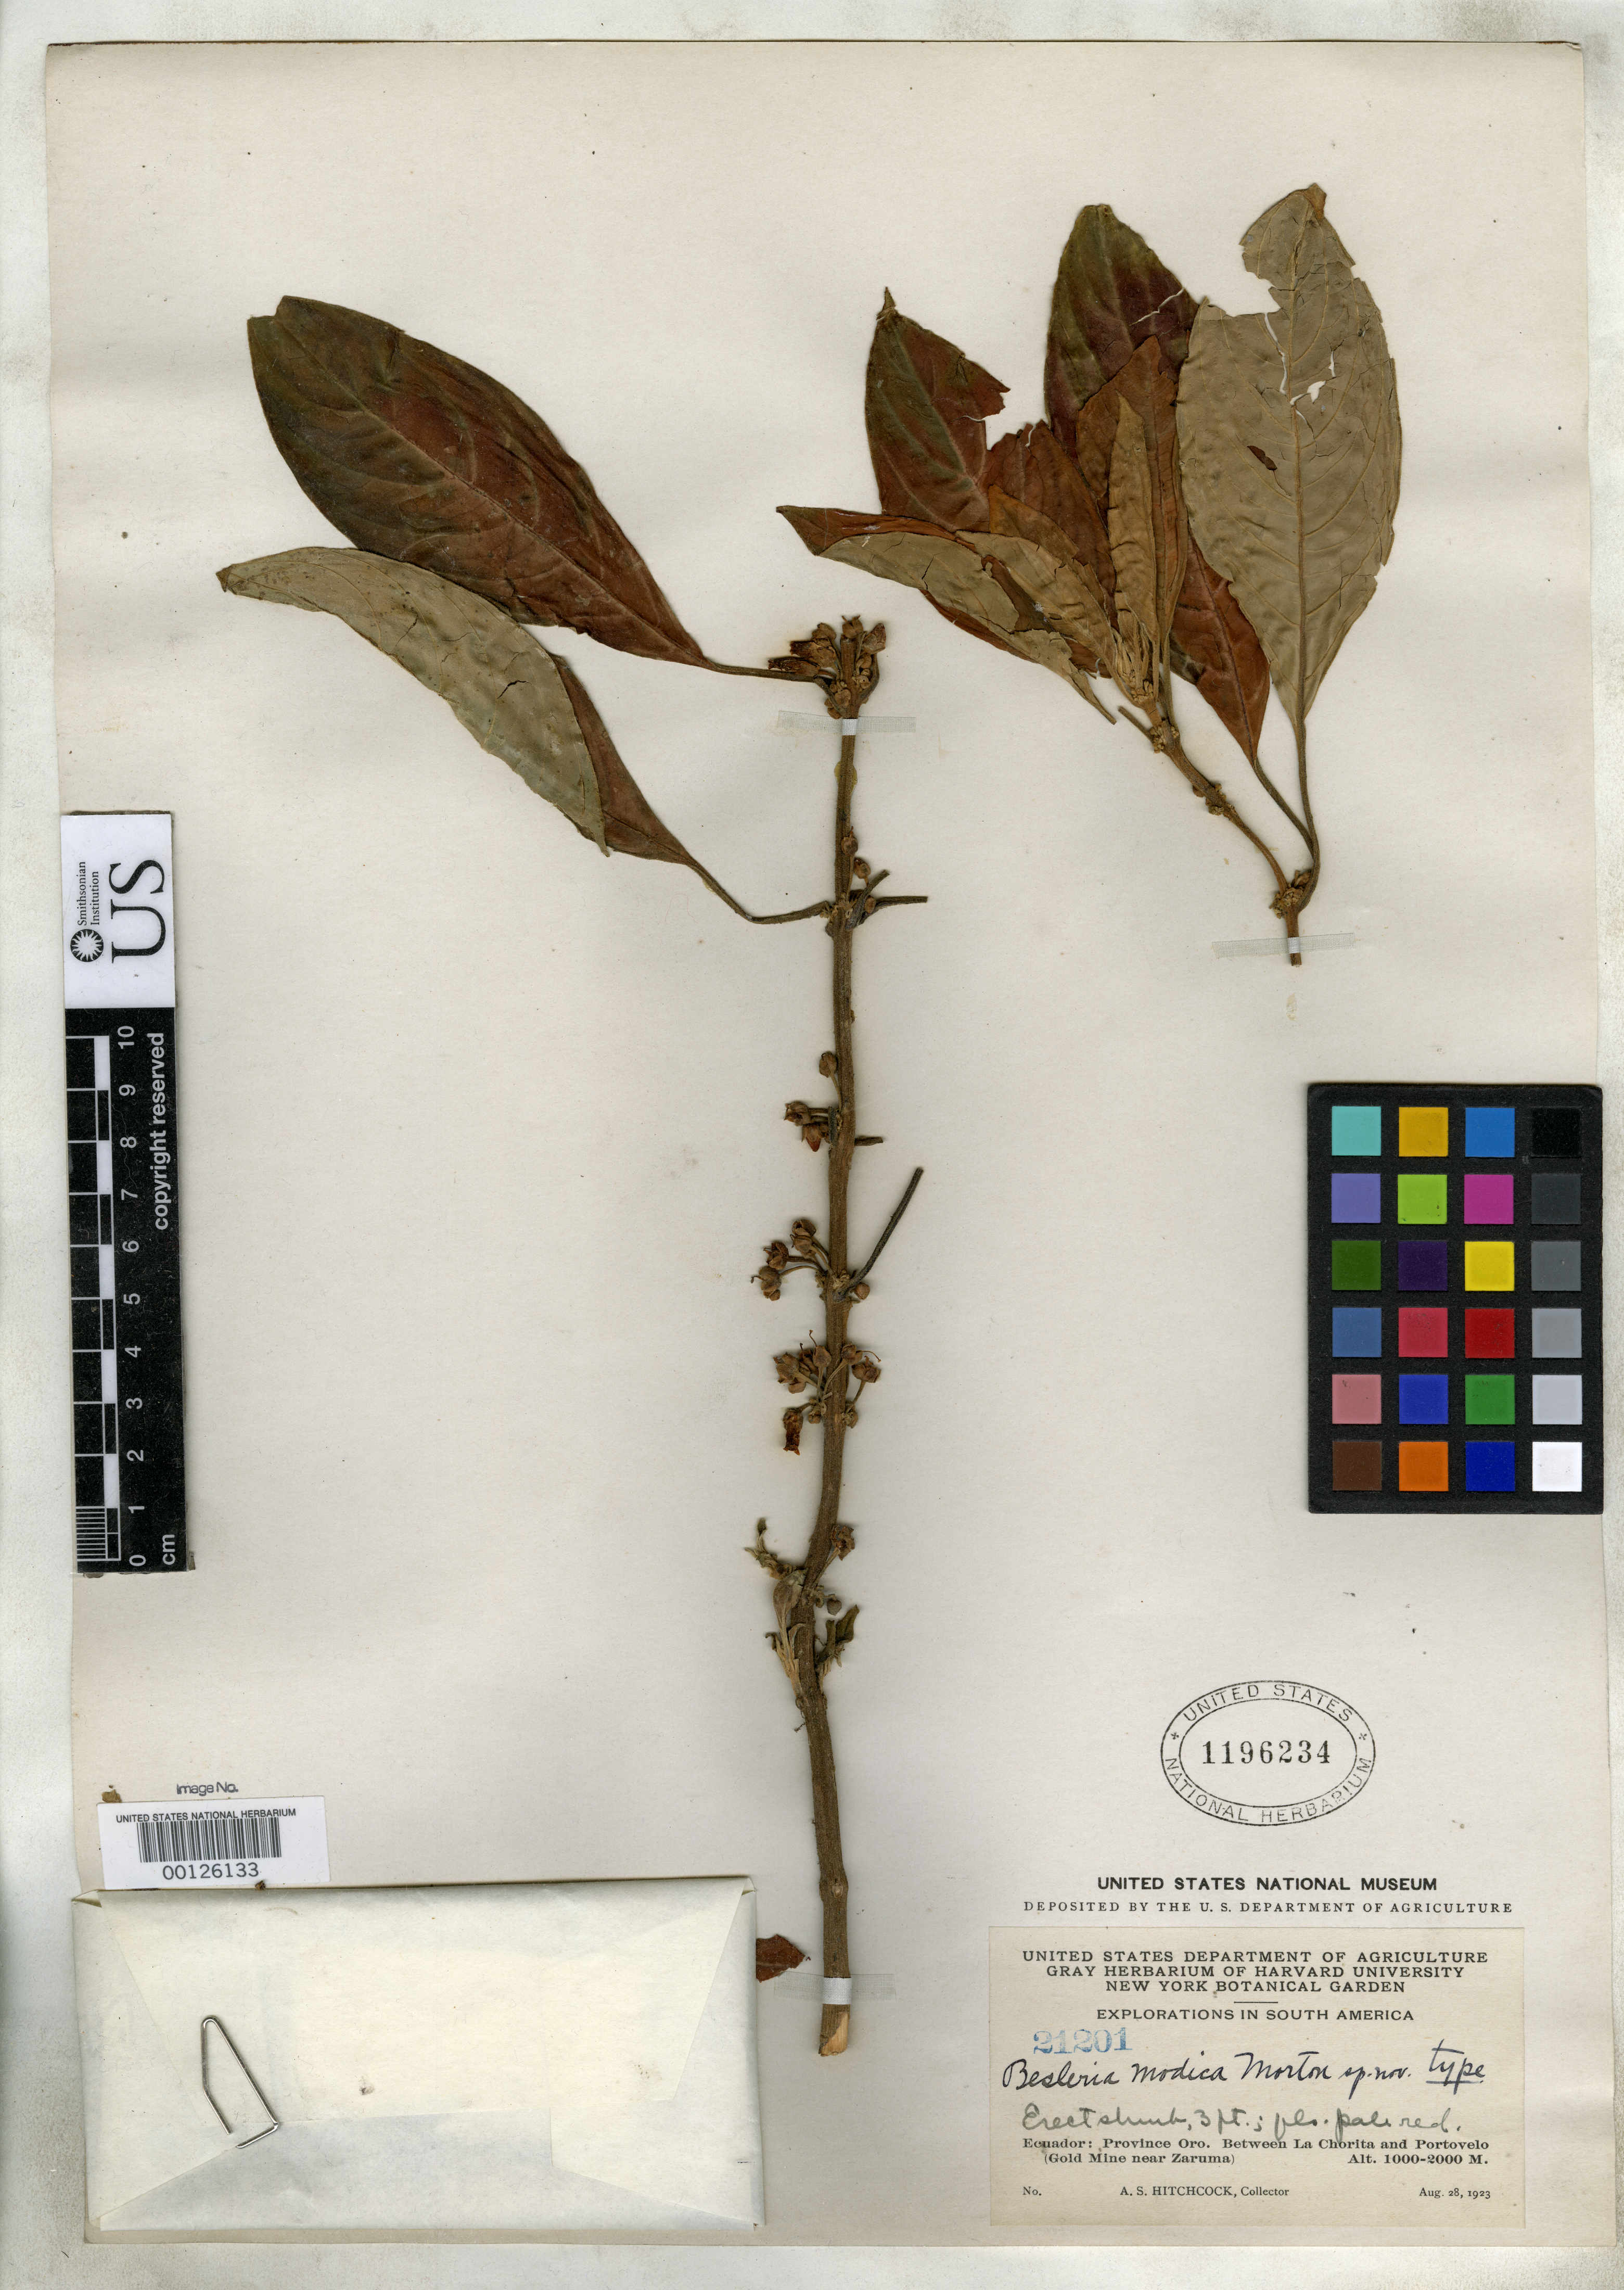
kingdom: Plantae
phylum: Tracheophyta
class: Magnoliopsida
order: Lamiales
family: Gesneriaceae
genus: Besleria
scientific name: Besleria modica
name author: C.V. Morton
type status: Holotype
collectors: A. S. Hitchcock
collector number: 21201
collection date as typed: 28 Aug 1923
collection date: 1923-08-28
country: Ecuador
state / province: El Oro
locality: Near Zaruma, between La Chorita & Portovelo.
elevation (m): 1000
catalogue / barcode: US 1196234